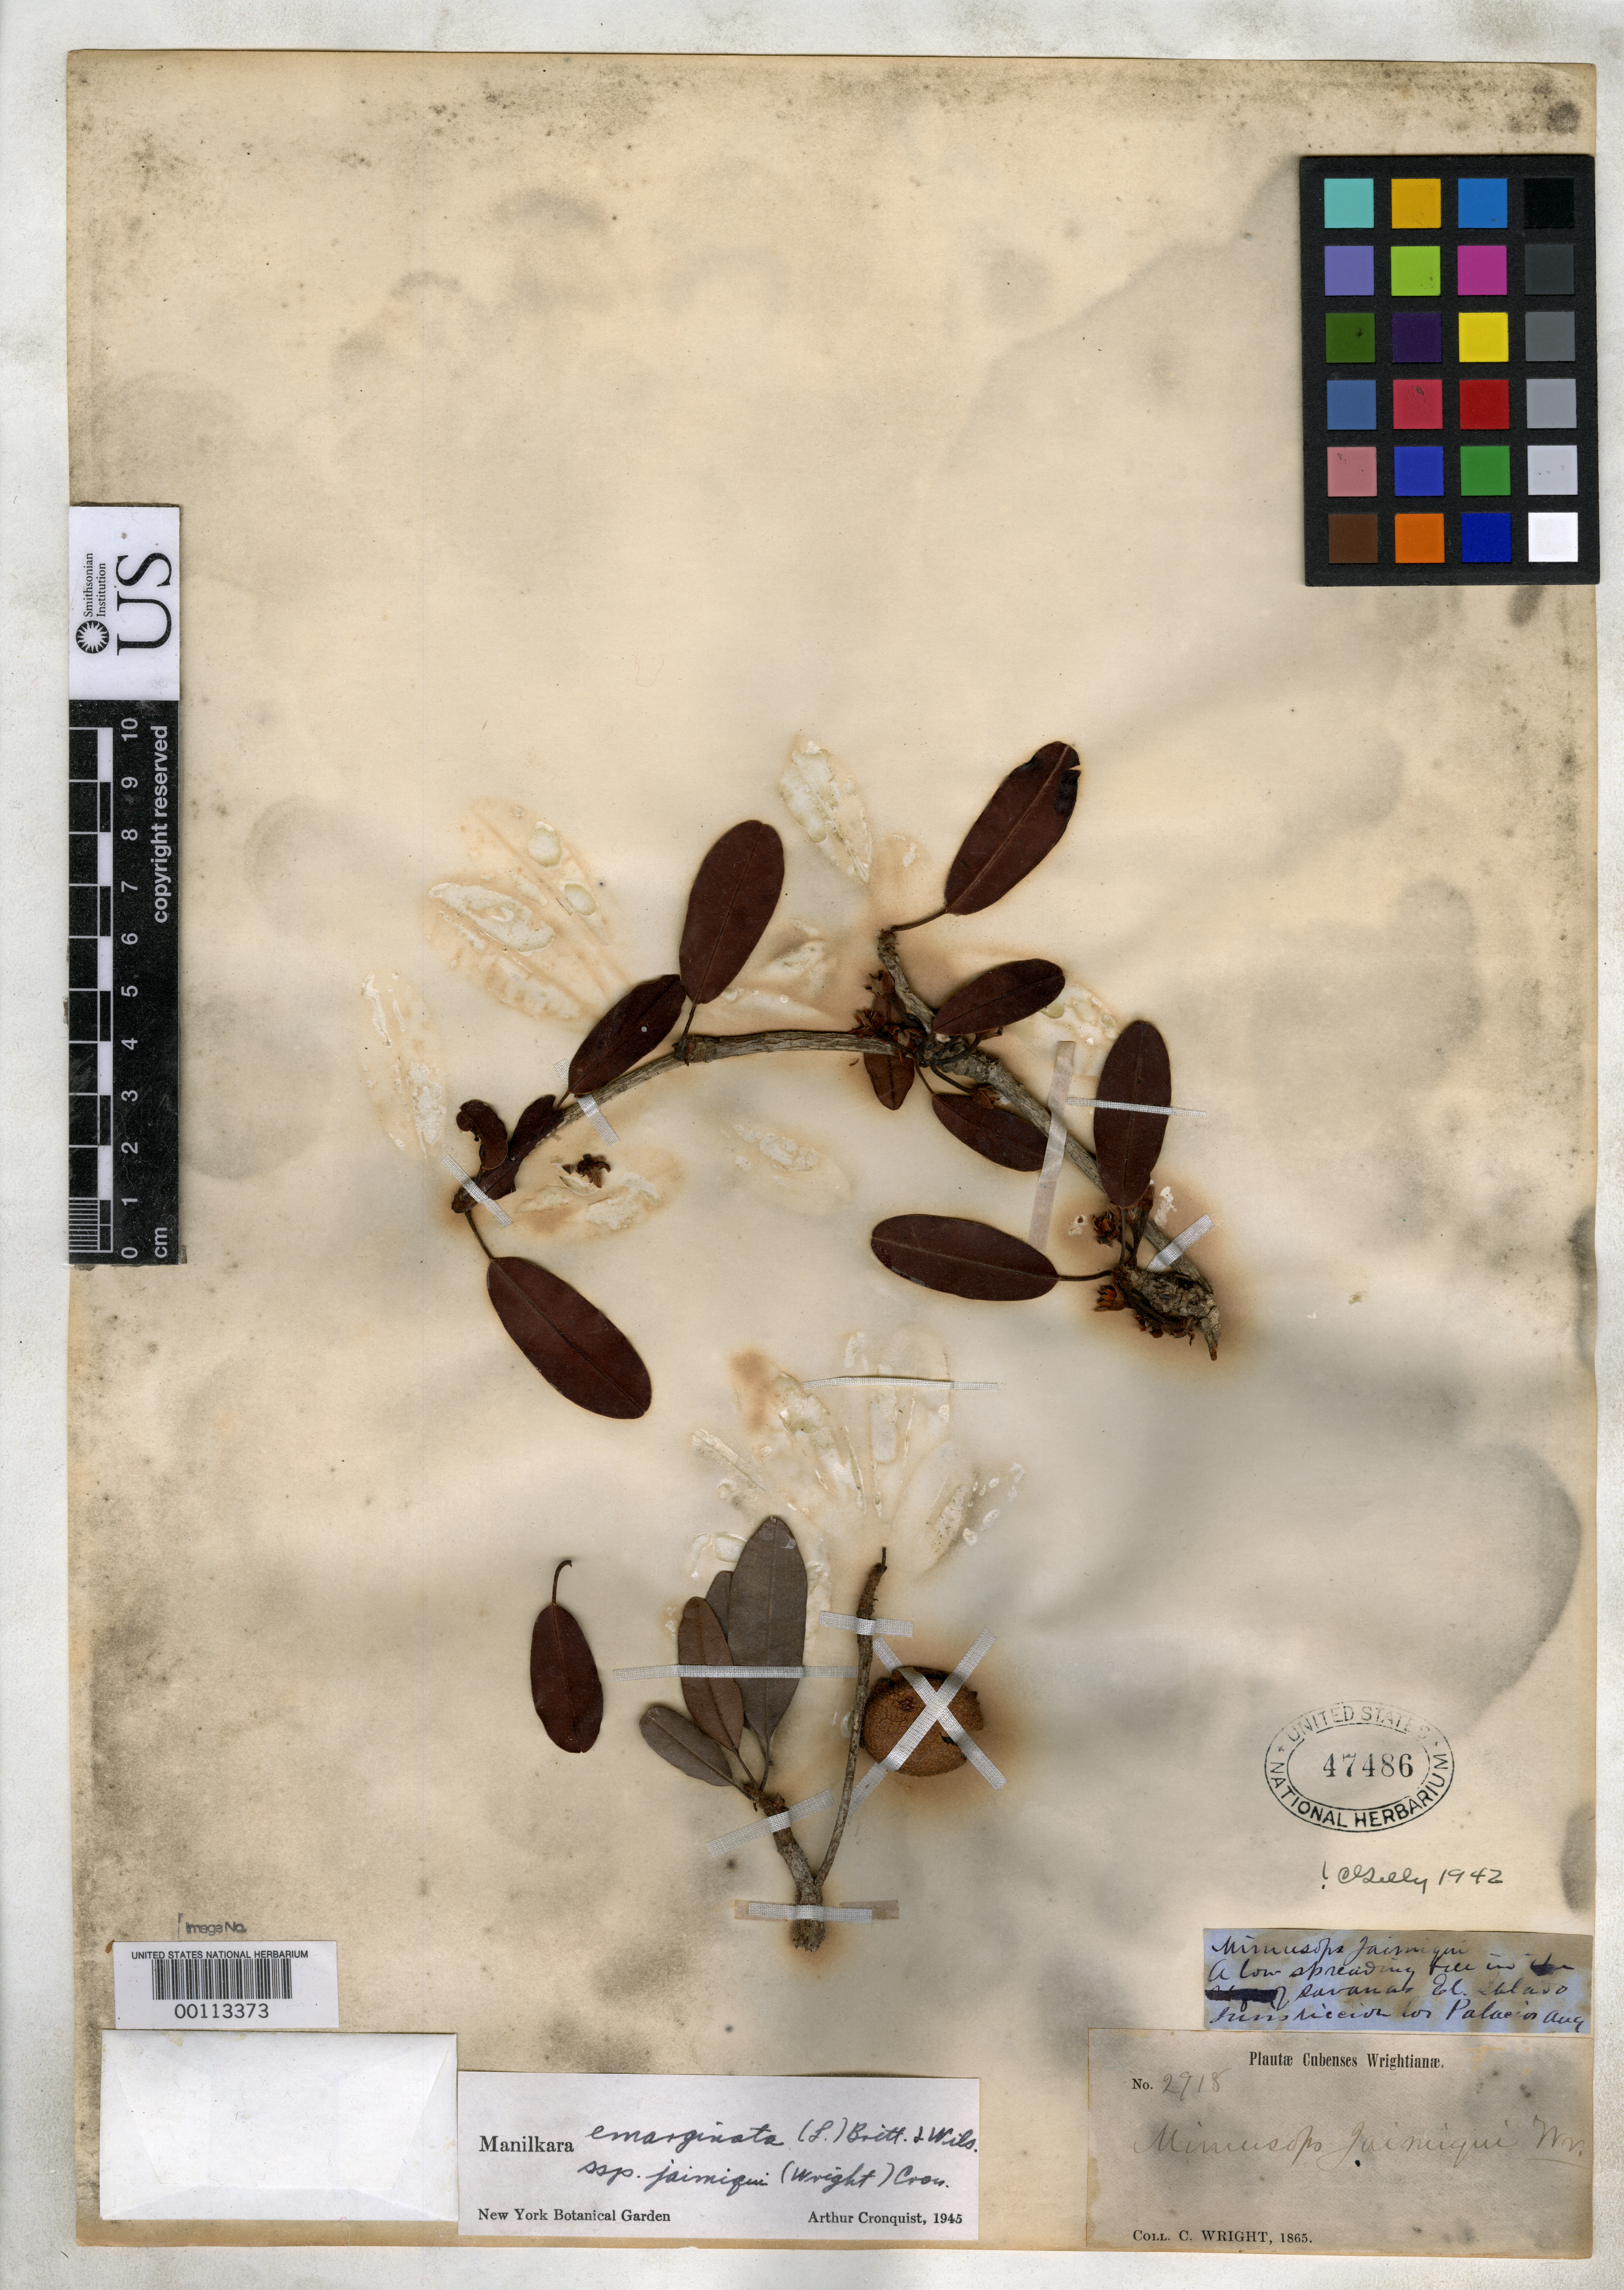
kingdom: Plantae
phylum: Tracheophyta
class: Magnoliopsida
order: Ericales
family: Sapotaceae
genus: Mimusops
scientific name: Mimusops jaimiqui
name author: C. Wright in Griseb.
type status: Isotype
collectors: C. Wright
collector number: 2918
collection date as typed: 1865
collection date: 1865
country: Cuba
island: Greater Antilles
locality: Near Chacco de Toro.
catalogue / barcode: US 47486